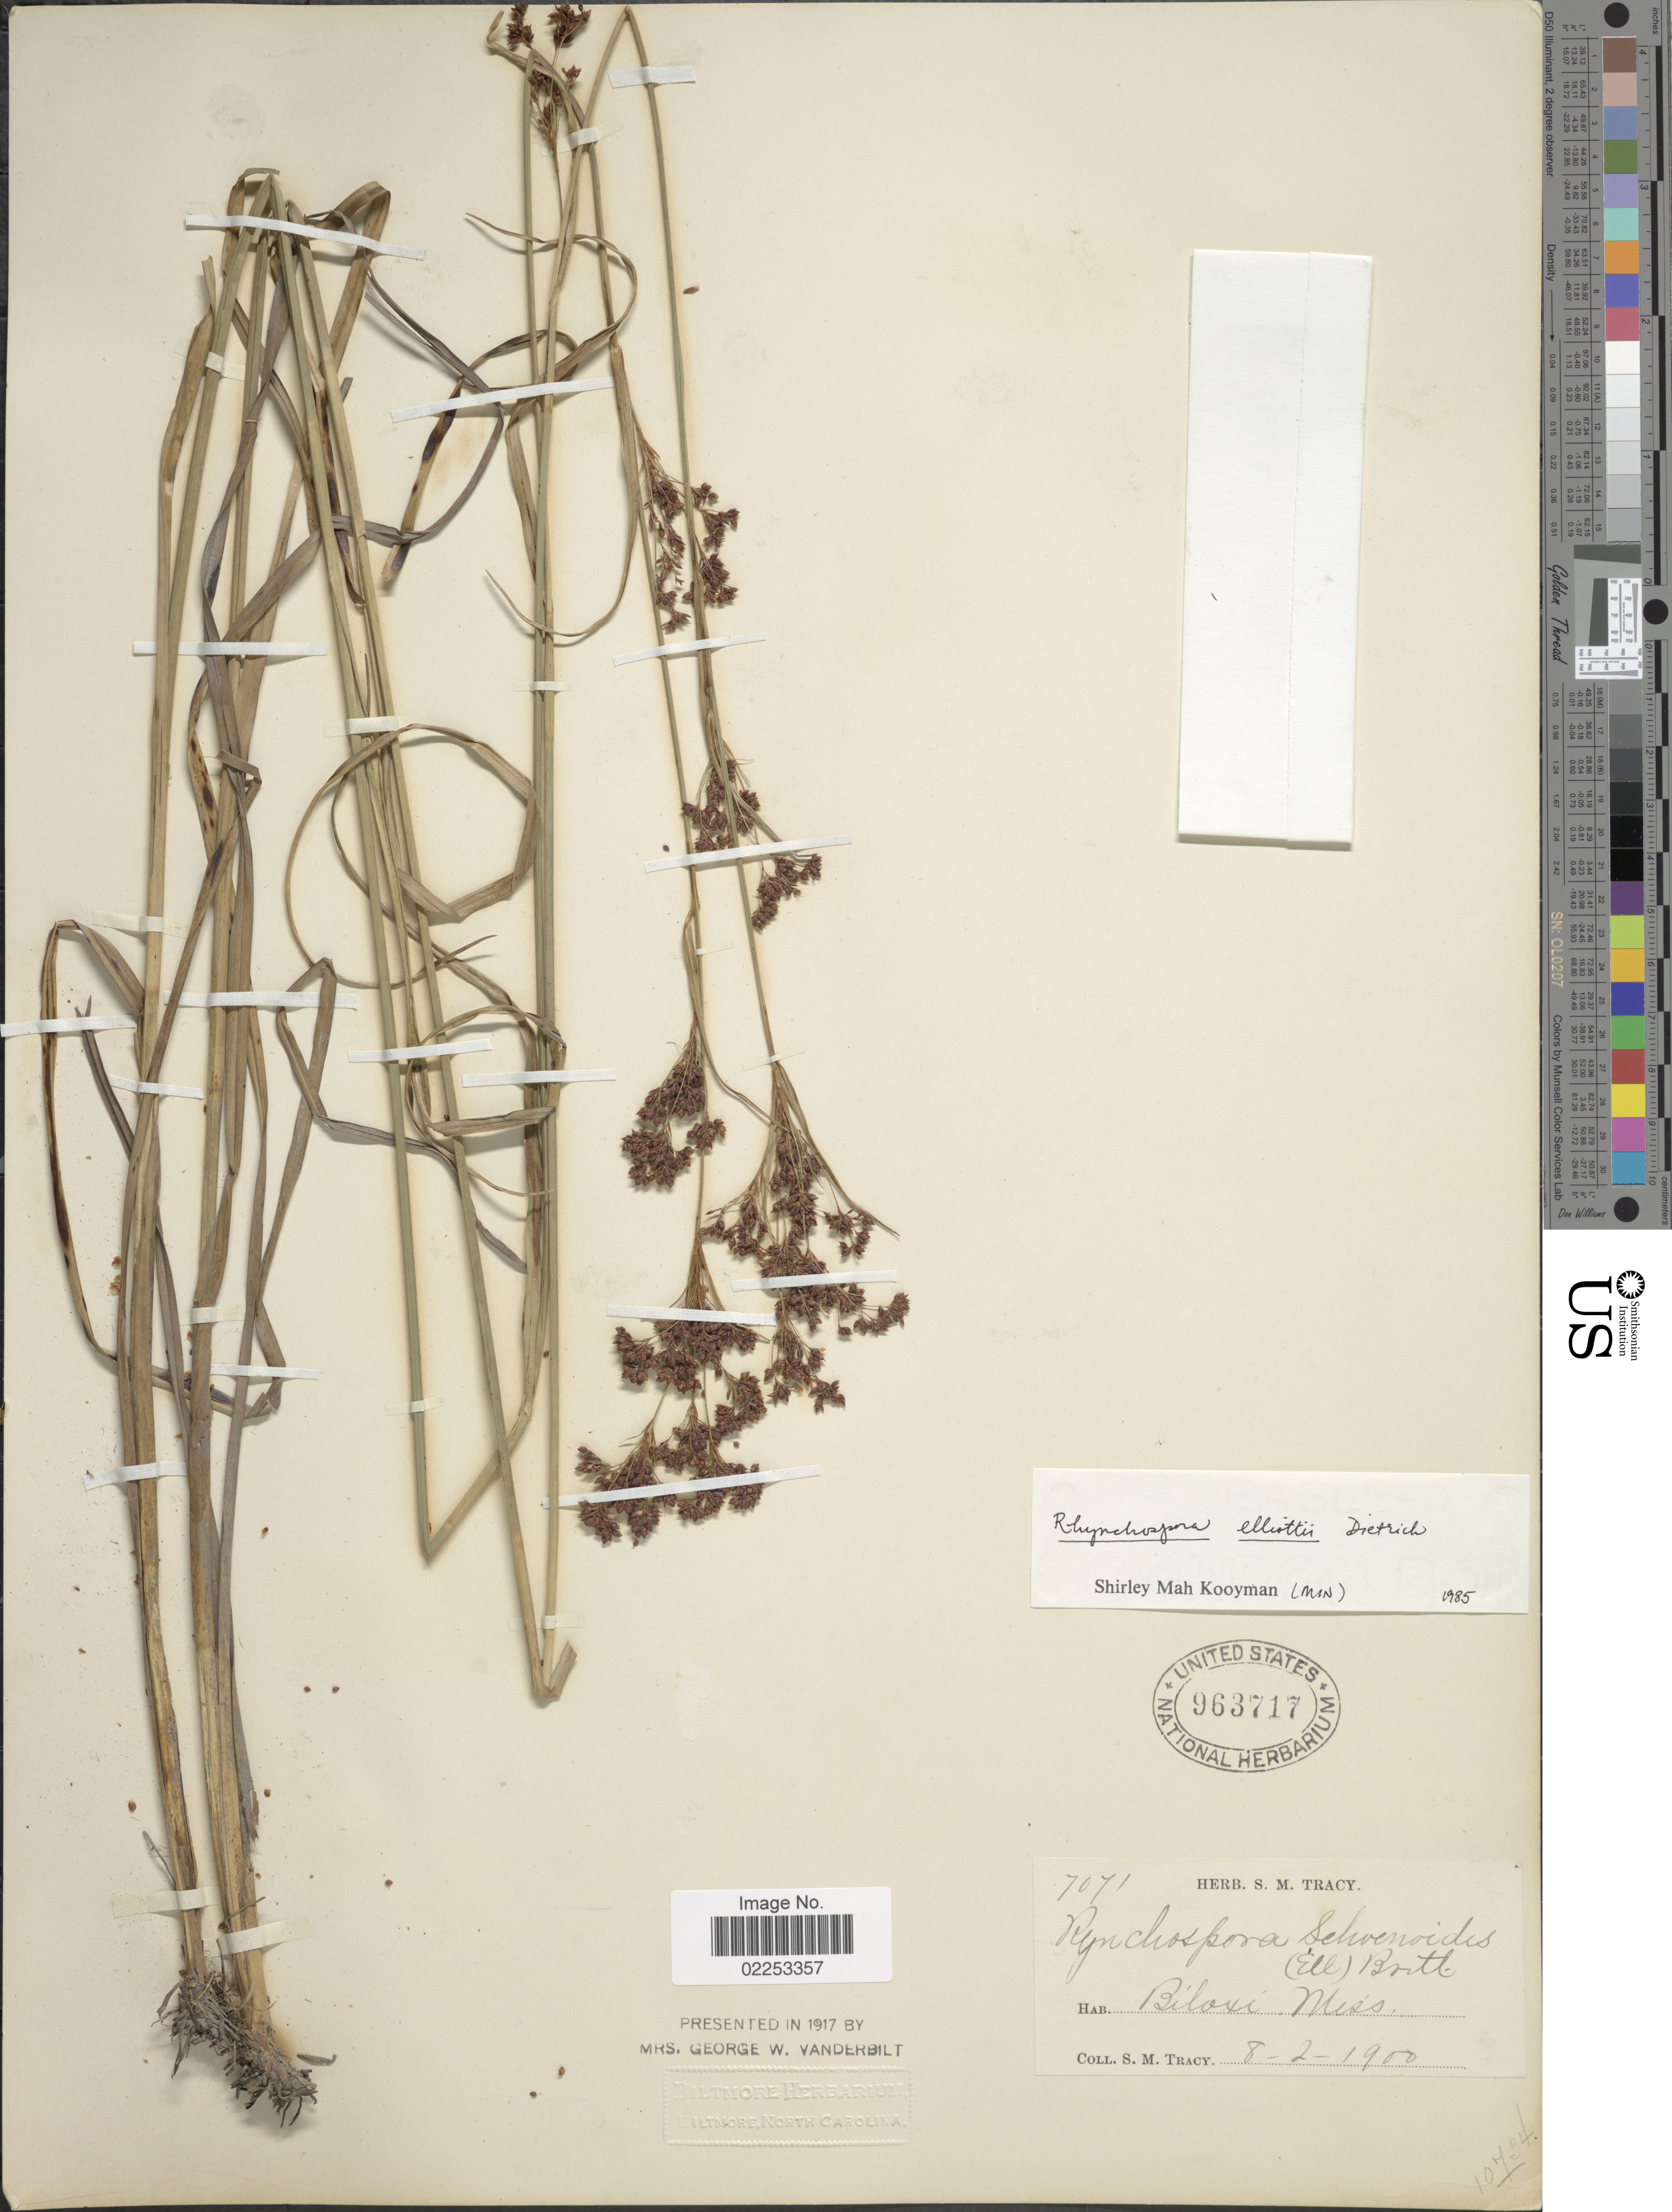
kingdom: Plantae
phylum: Tracheophyta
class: Liliopsida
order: Poales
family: Cyperaceae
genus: Rhynchospora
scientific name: Rhynchospora elliottii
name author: A. Dietr.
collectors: S. M. Tracy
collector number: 7071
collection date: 1900-08-02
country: United States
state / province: Mississippi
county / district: Harrison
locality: Biloxi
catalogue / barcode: US 963717